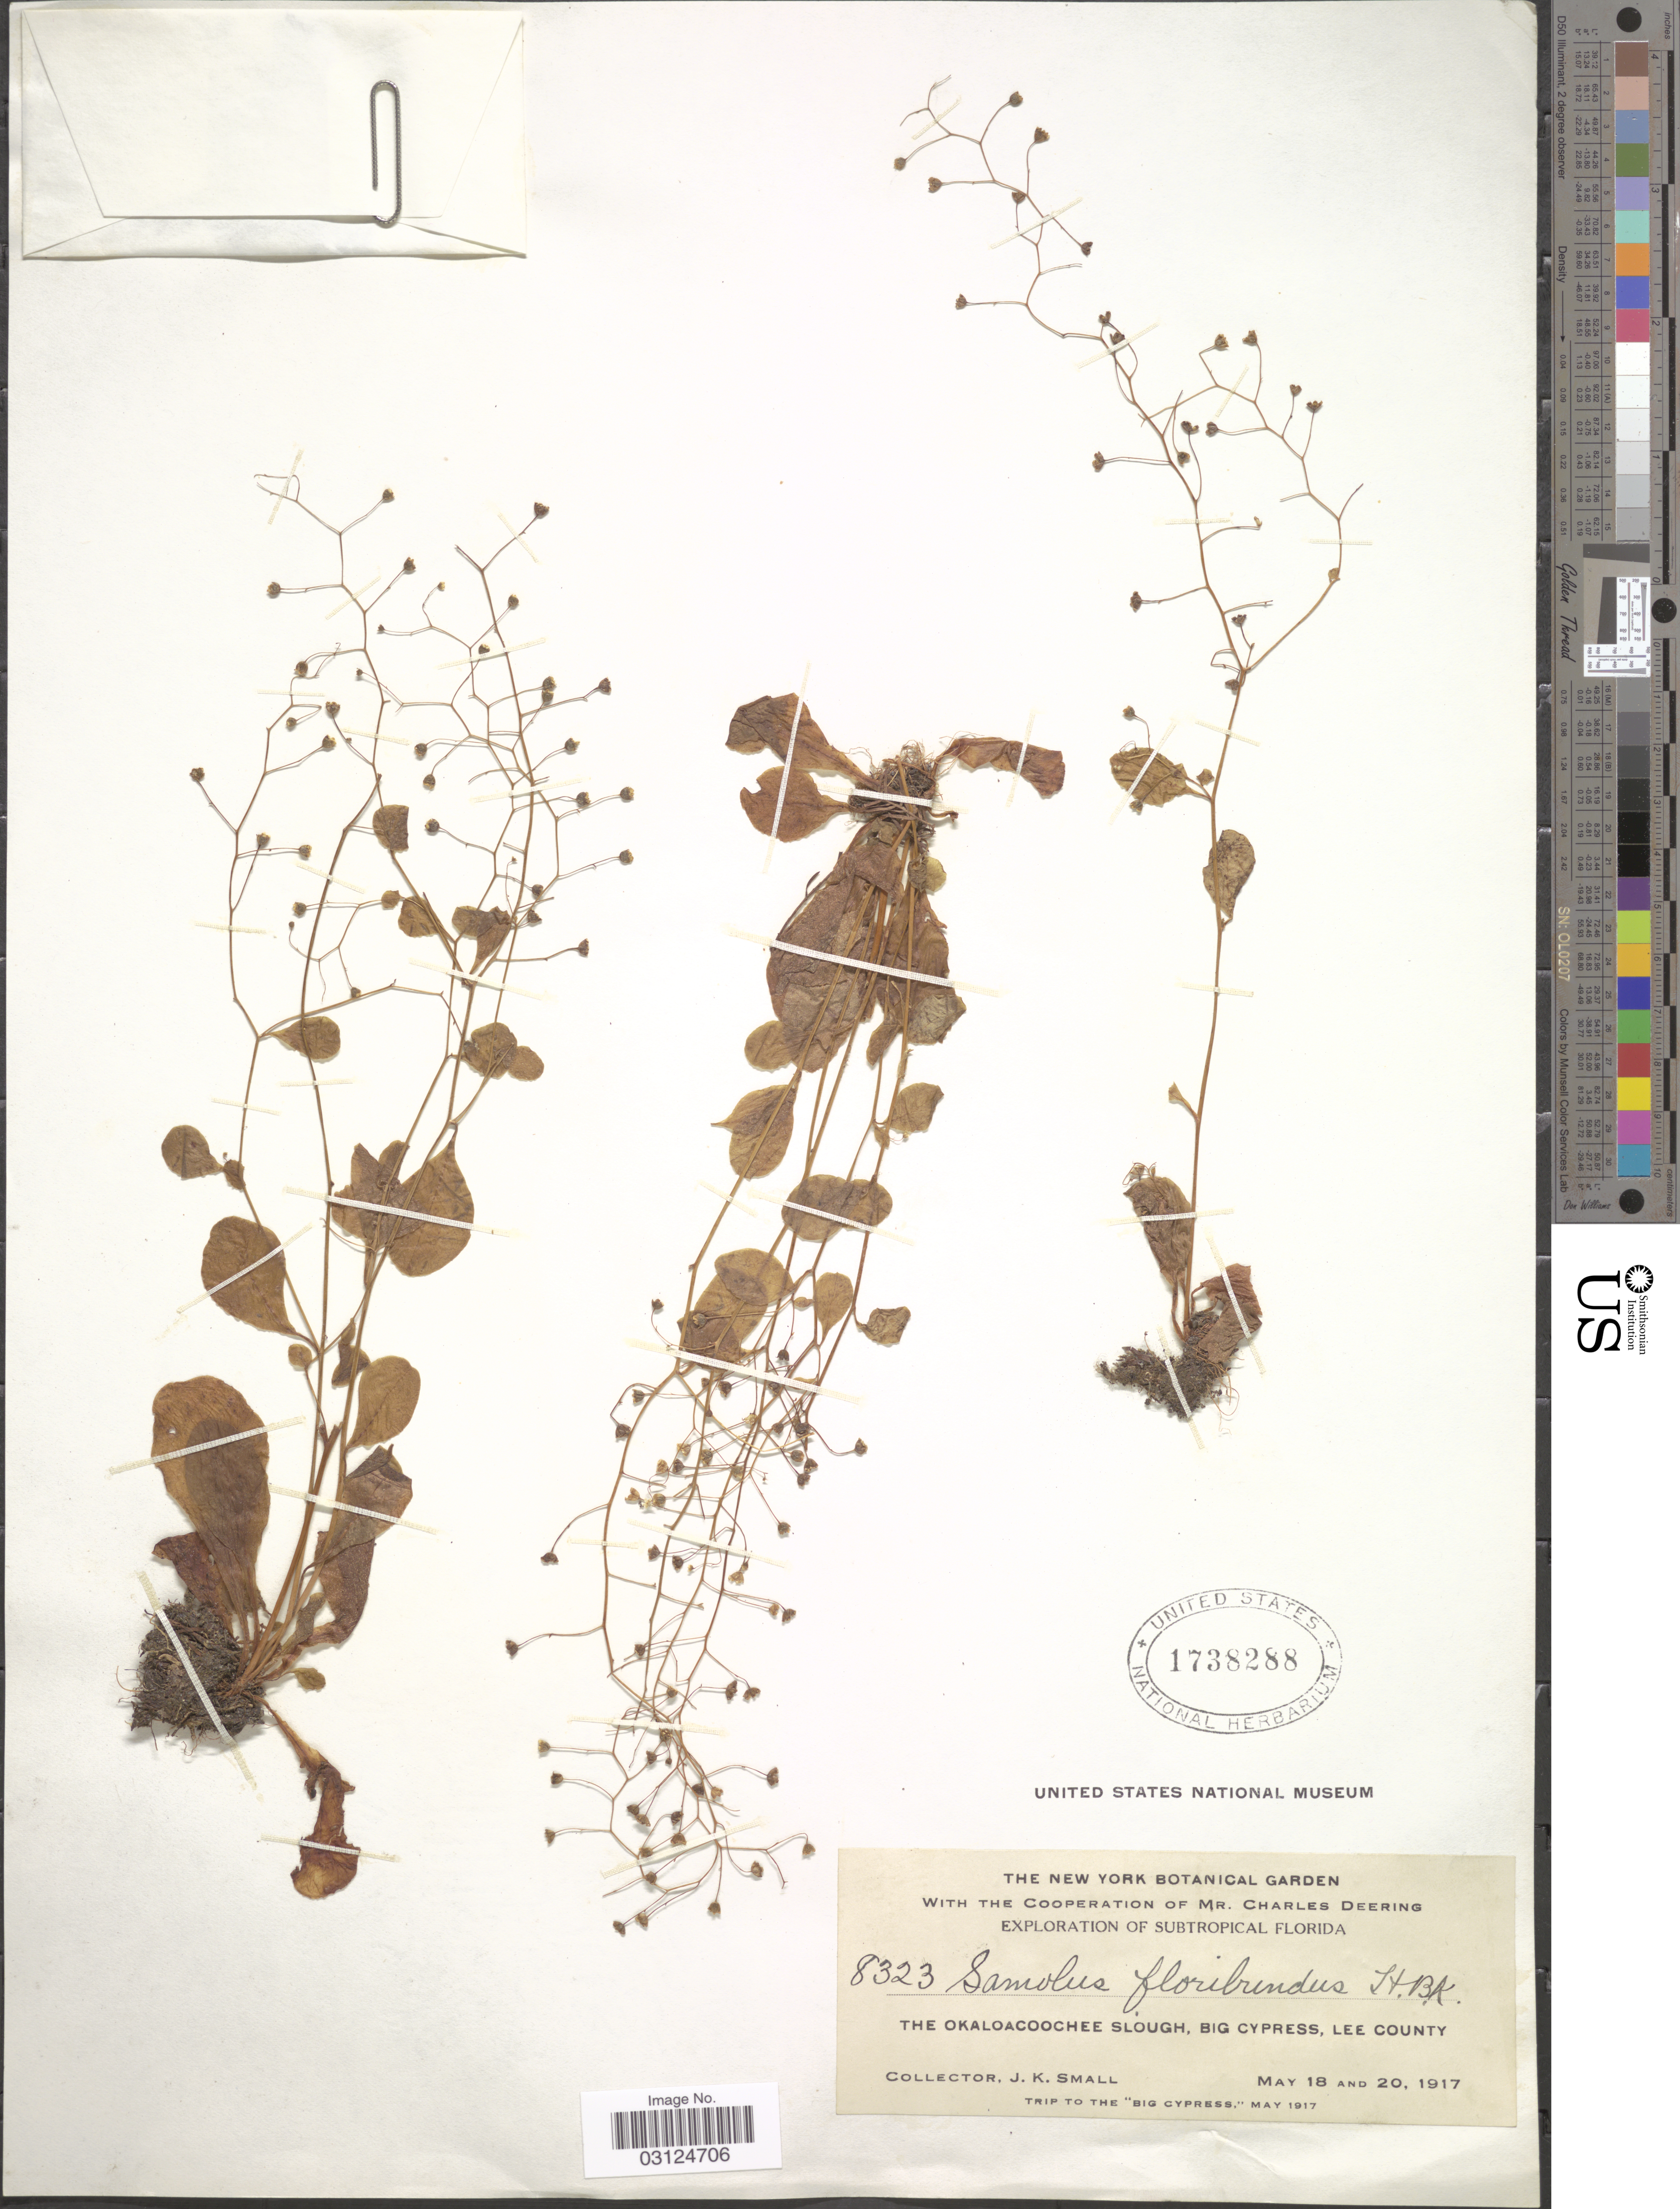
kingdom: Plantae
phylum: Tracheophyta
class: Magnoliopsida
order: Ericales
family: Primulaceae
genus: Samolus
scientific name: Samolus parviflorus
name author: Raf.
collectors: J. K. Small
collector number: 8323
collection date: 1917-05-18/1917-05-20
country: United States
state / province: Florida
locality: Subtropical Florida. The Okaloacoochee Slough, Big Cypress, Lee County. The "Big Cypress".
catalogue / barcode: US 1738288